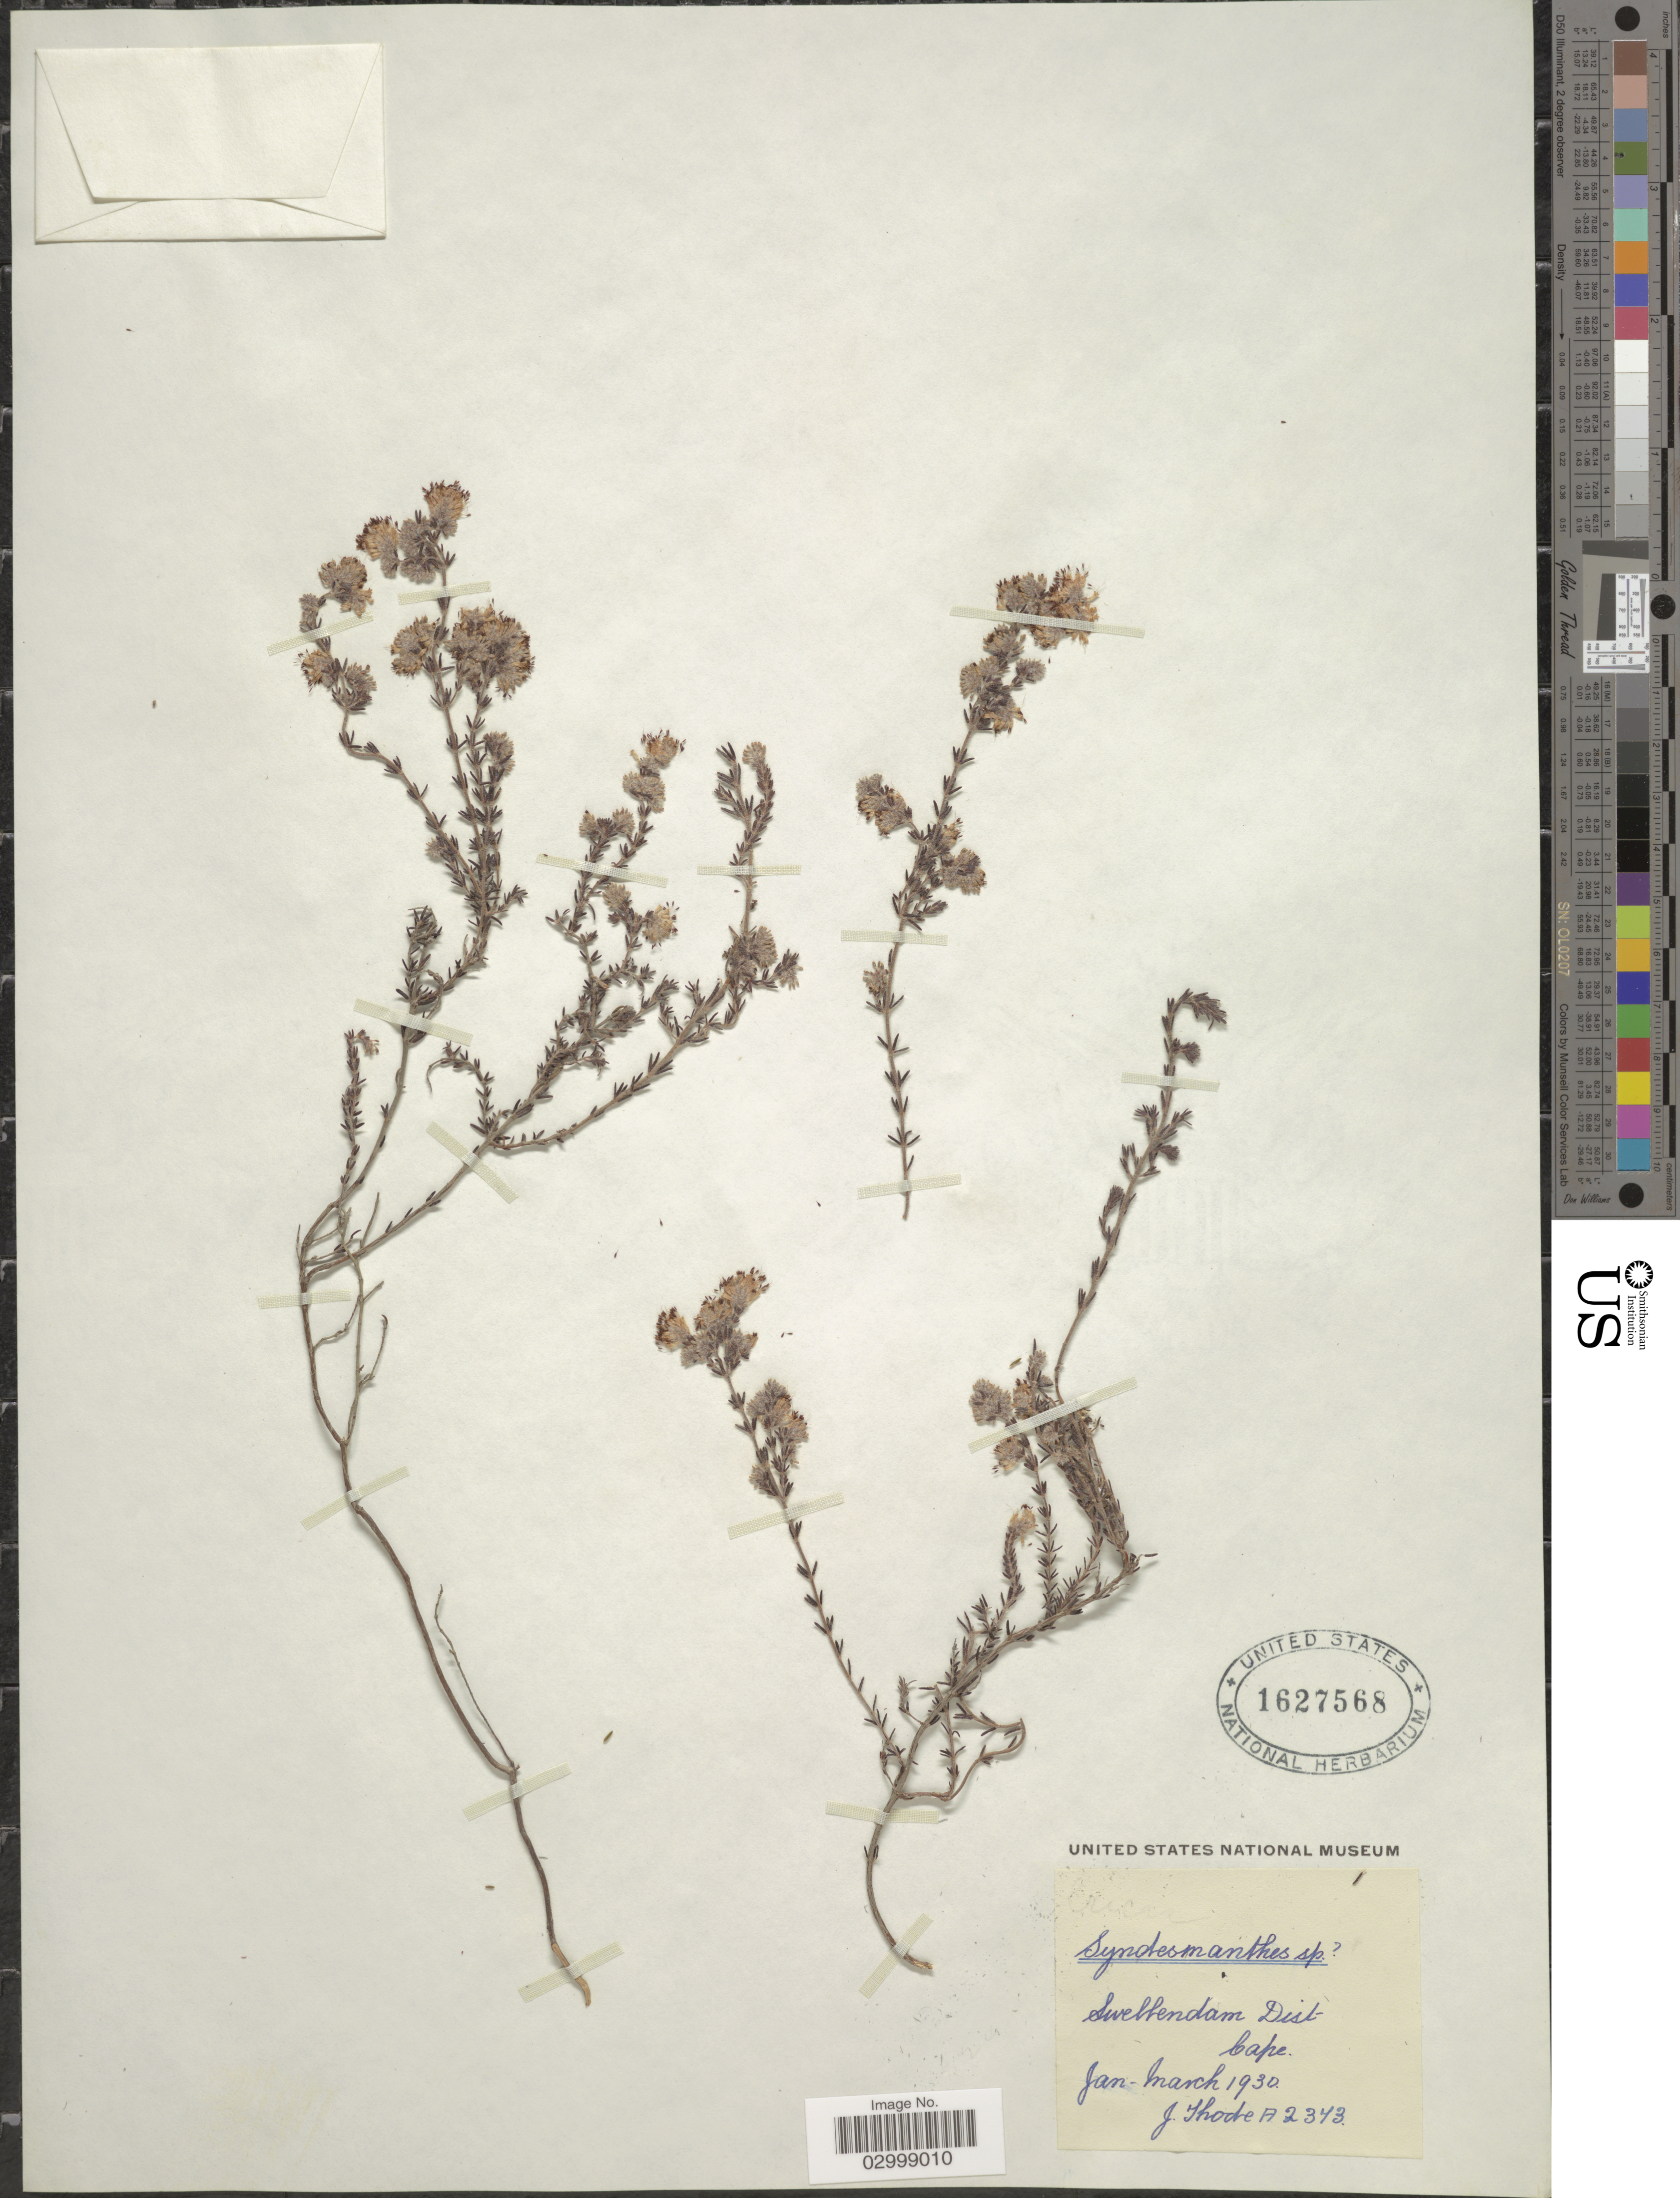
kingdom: Plantae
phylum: Tracheophyta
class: Magnoliopsida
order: Ericales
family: Ericaceae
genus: Erica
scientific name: Erica sp.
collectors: J. Thode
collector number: A2373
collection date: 1930-01/1930-03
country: South Africa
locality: Swellendam Dist, Cape.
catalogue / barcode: US 1627568